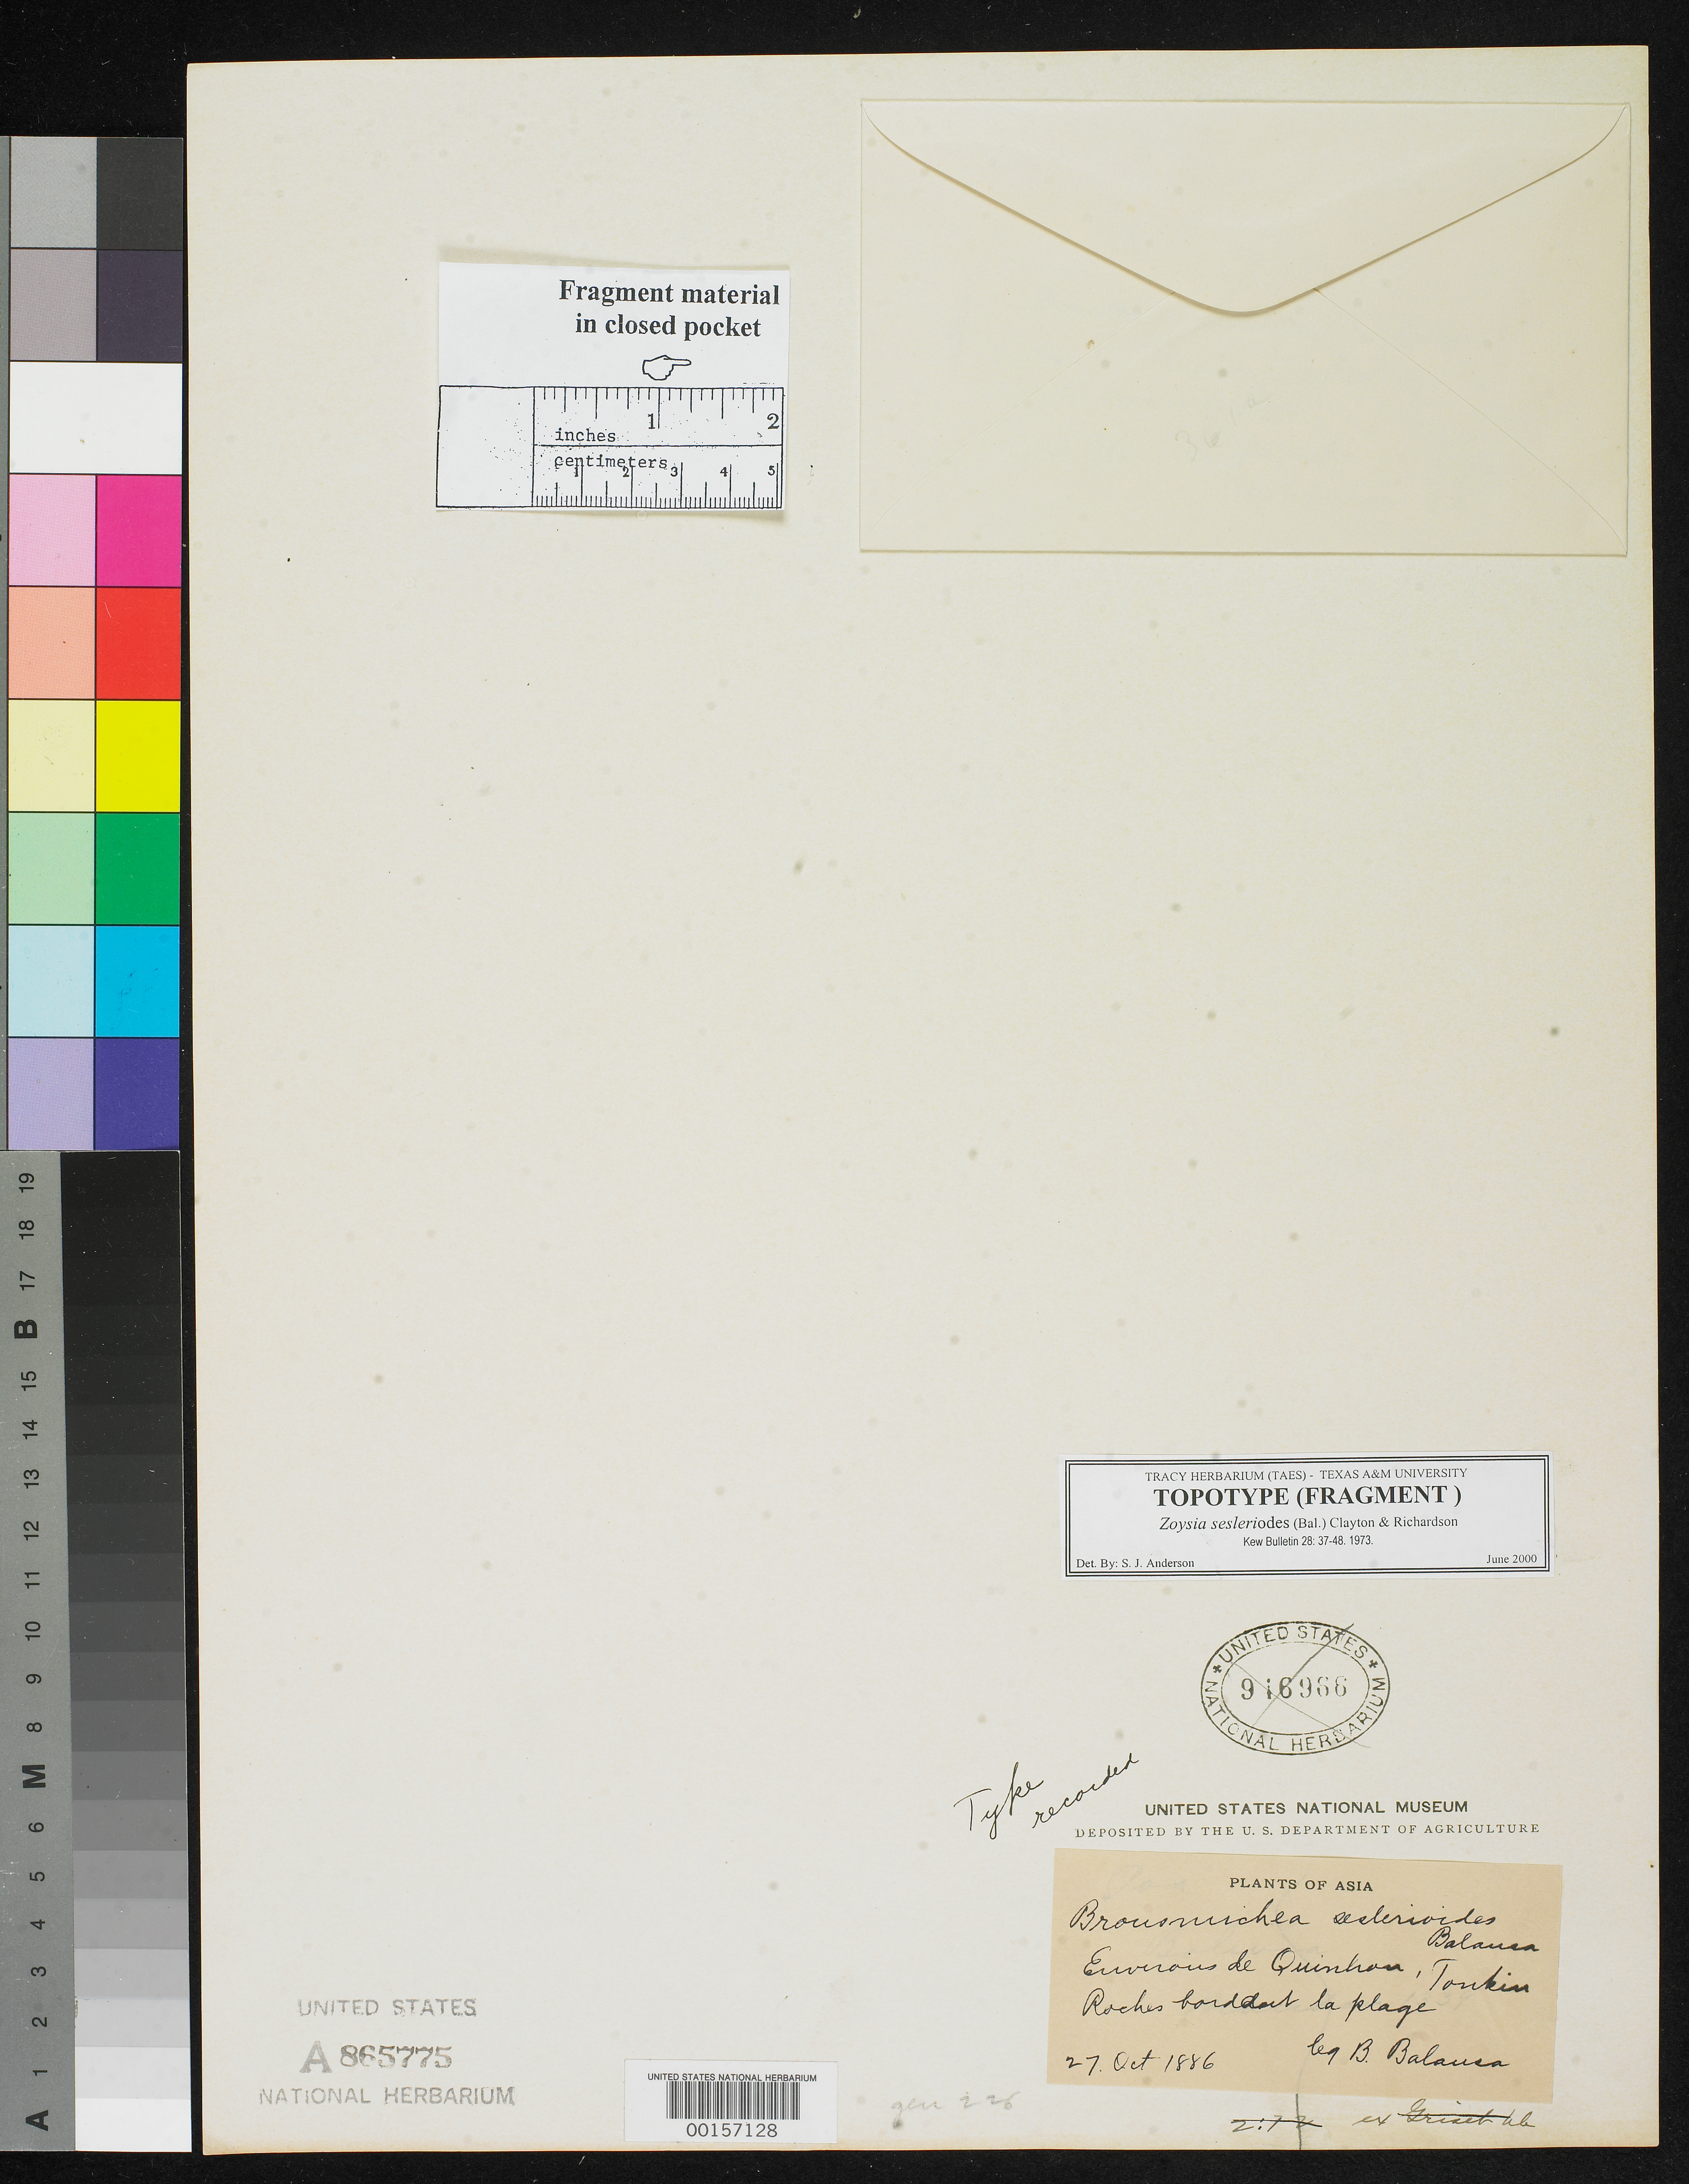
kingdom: Plantae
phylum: Tracheophyta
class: Liliopsida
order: Poales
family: Poaceae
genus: Brousemichea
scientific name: Brousemichea seslerioides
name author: Balansa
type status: Type Fragment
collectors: B. Balansa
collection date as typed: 27 --- 1886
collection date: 1886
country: Vietnam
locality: Tonkin, Quinhon, Roches bordant La Plage.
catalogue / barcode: US 865775A